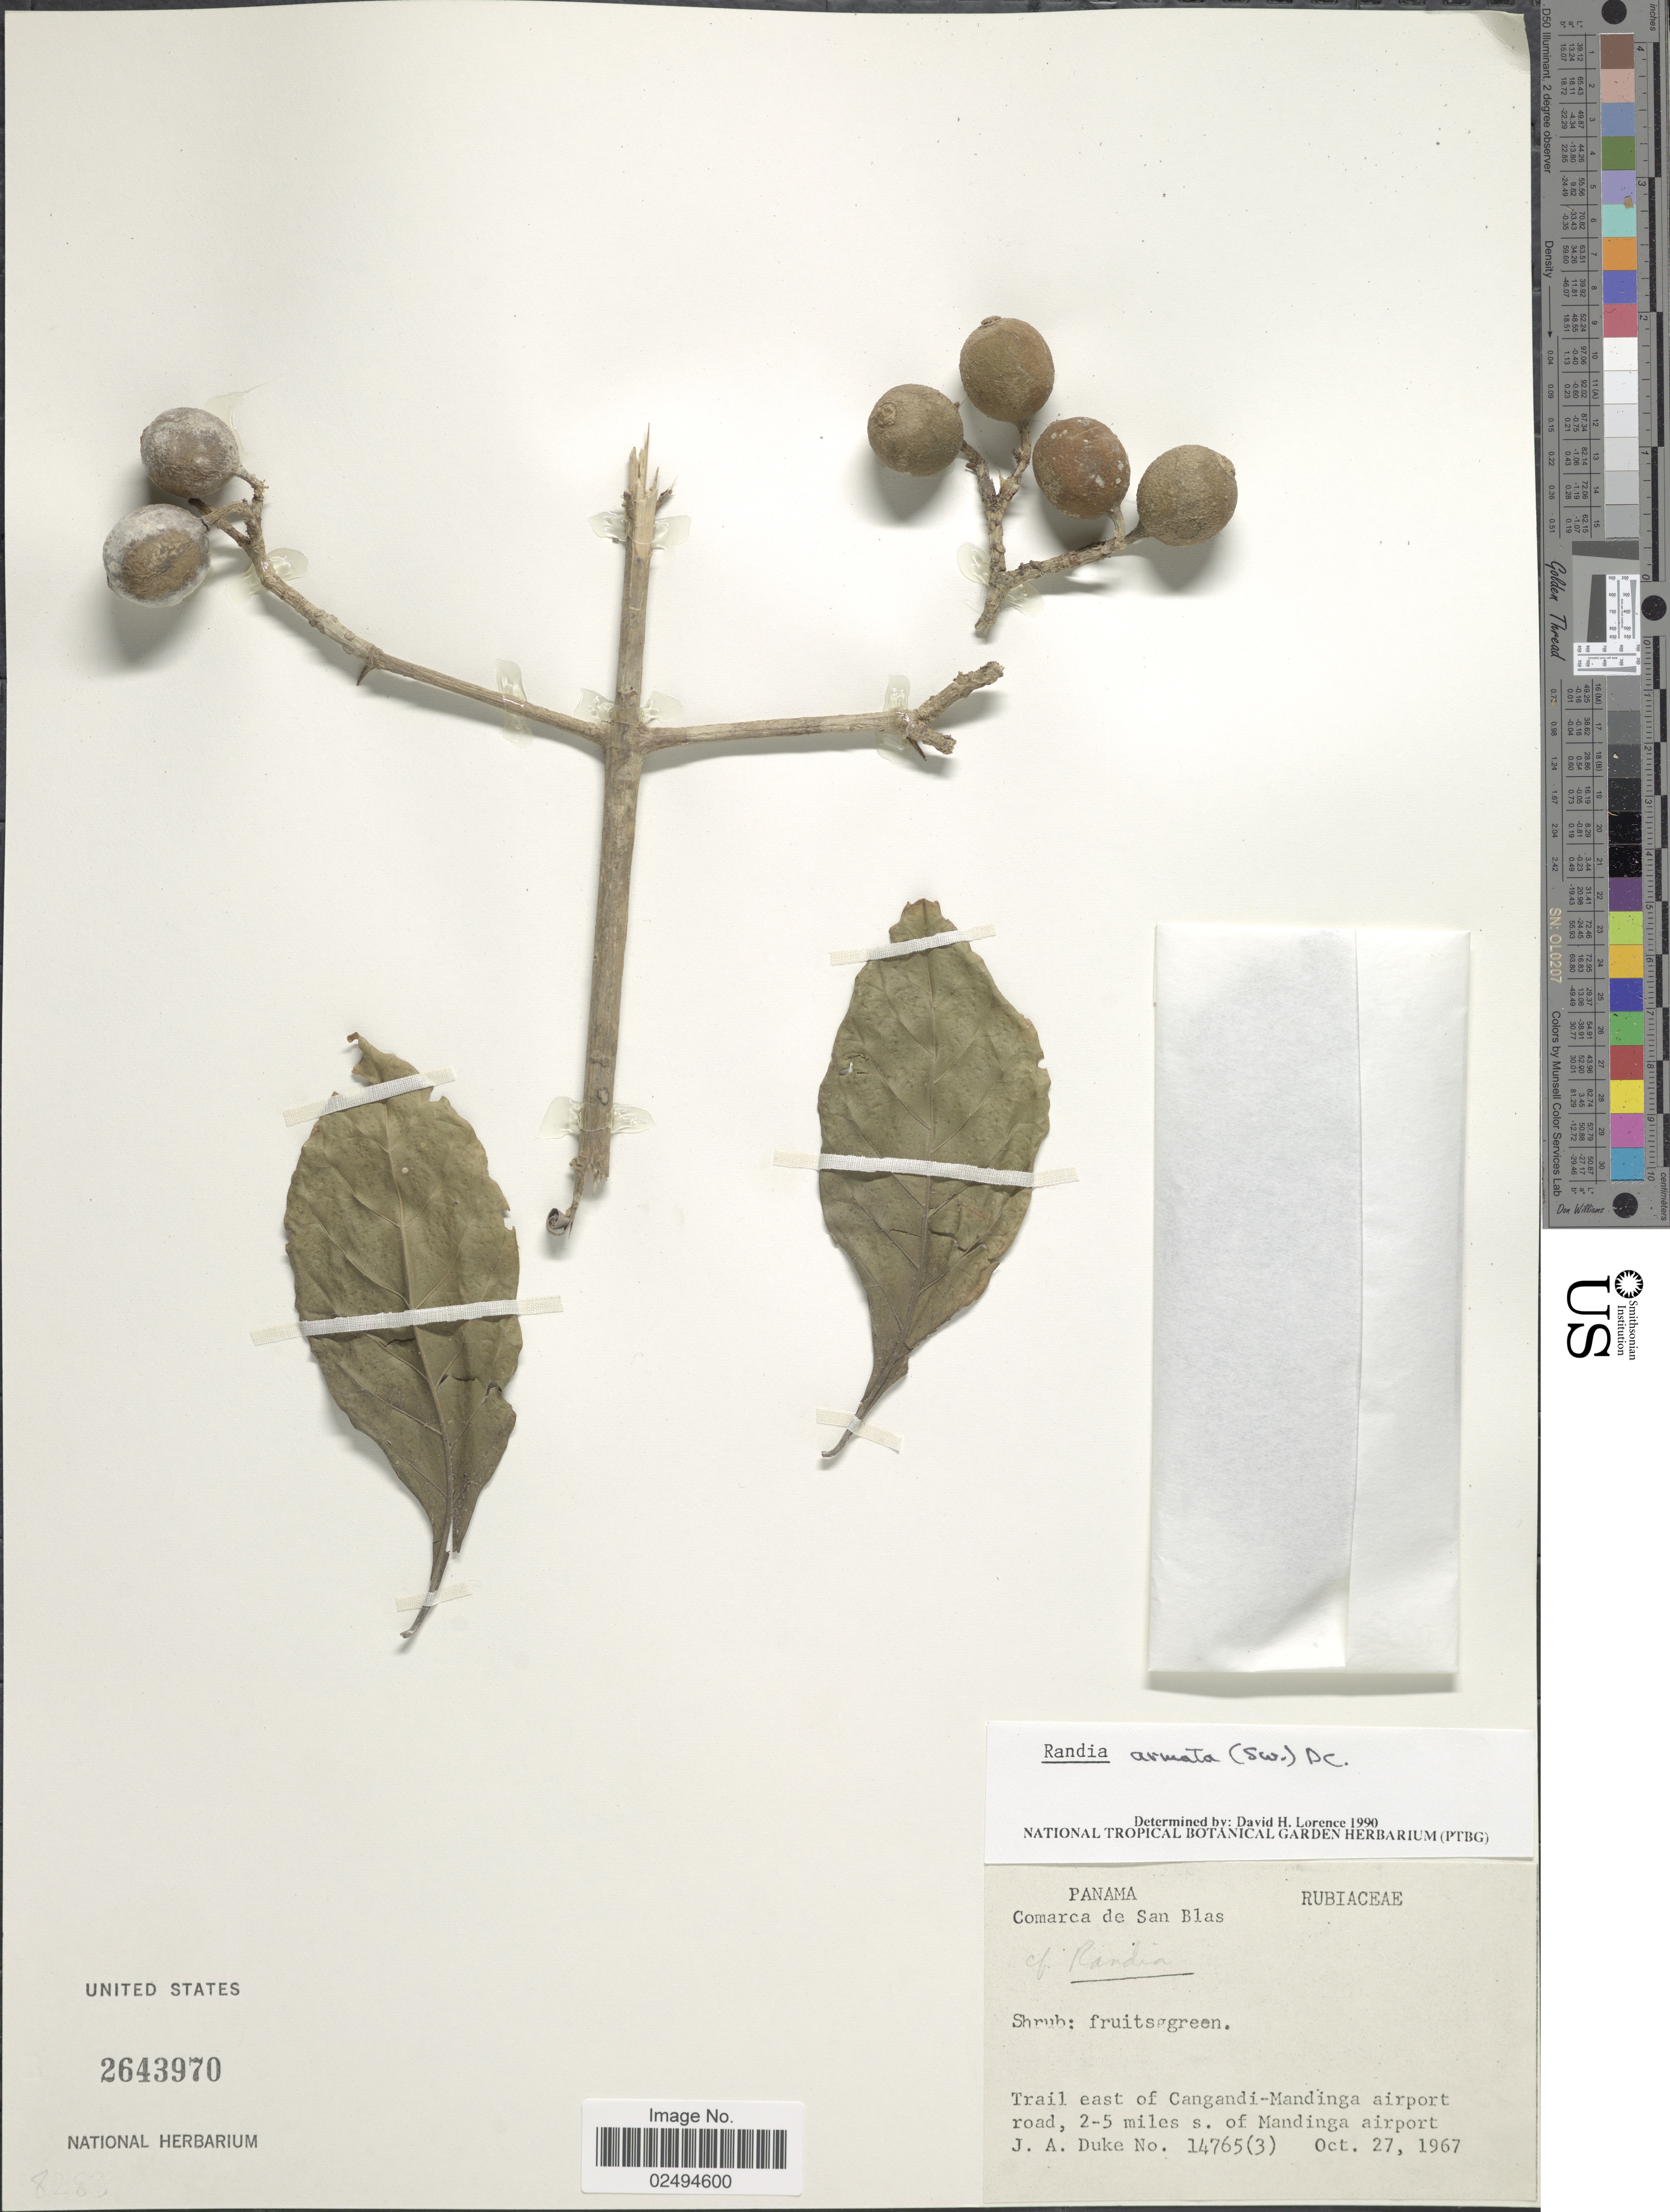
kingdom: Plantae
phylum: Tracheophyta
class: Magnoliopsida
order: Gentianales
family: Rubiaceae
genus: Randia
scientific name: Randia armata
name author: (Sw.) DC.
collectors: J. A. Duke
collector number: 14765(3)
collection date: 1967-10-27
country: Panama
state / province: Kuna Yala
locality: Comarca de San Blas. Trail east of Cangandi- Mandinga airport road, 2-5 miles s. of Mandinga airport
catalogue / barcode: US 2643970